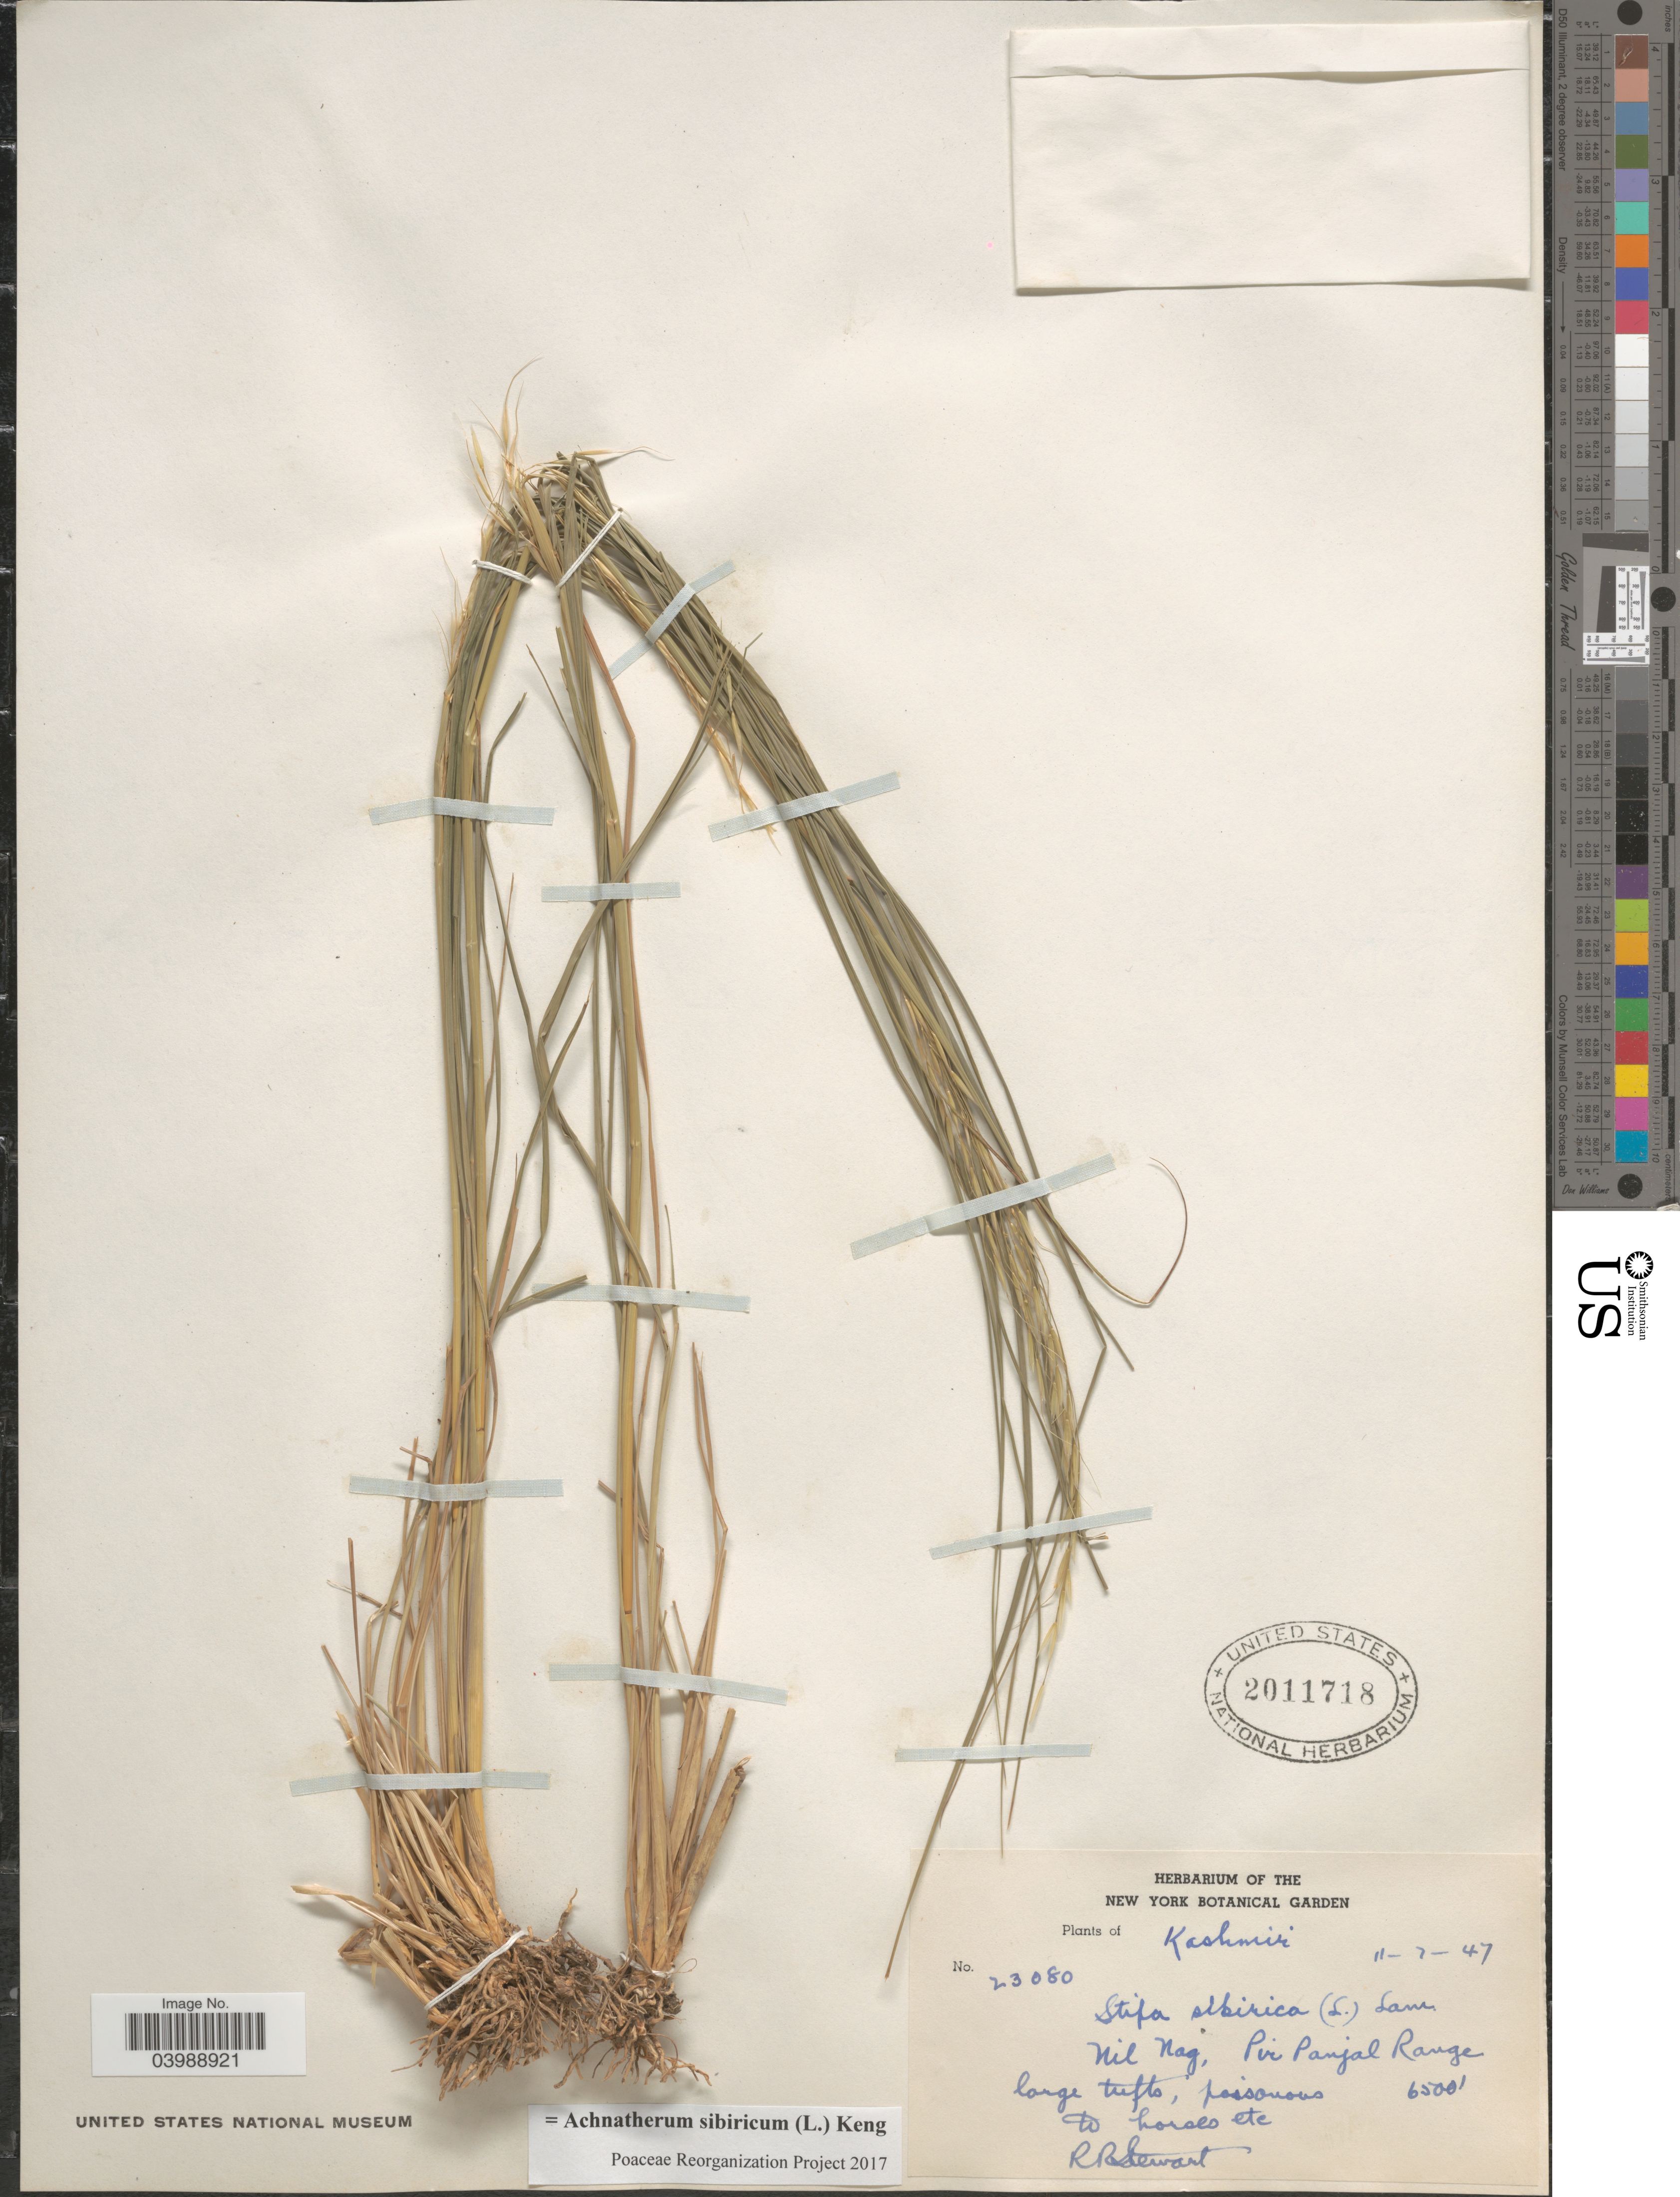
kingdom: Plantae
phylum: Tracheophyta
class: Liliopsida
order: Poales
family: Poaceae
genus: Achnatherum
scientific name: Achnatherum sibiricum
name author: (L.) Keng ex Tzvelev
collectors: R. Stewart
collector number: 23080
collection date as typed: Transcribed d/m/y: 11/7/47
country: India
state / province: Jammu and Kashmir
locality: Kashmir. Nil Nag, Pir Panjal Range.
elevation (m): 1981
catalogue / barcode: US 2011718